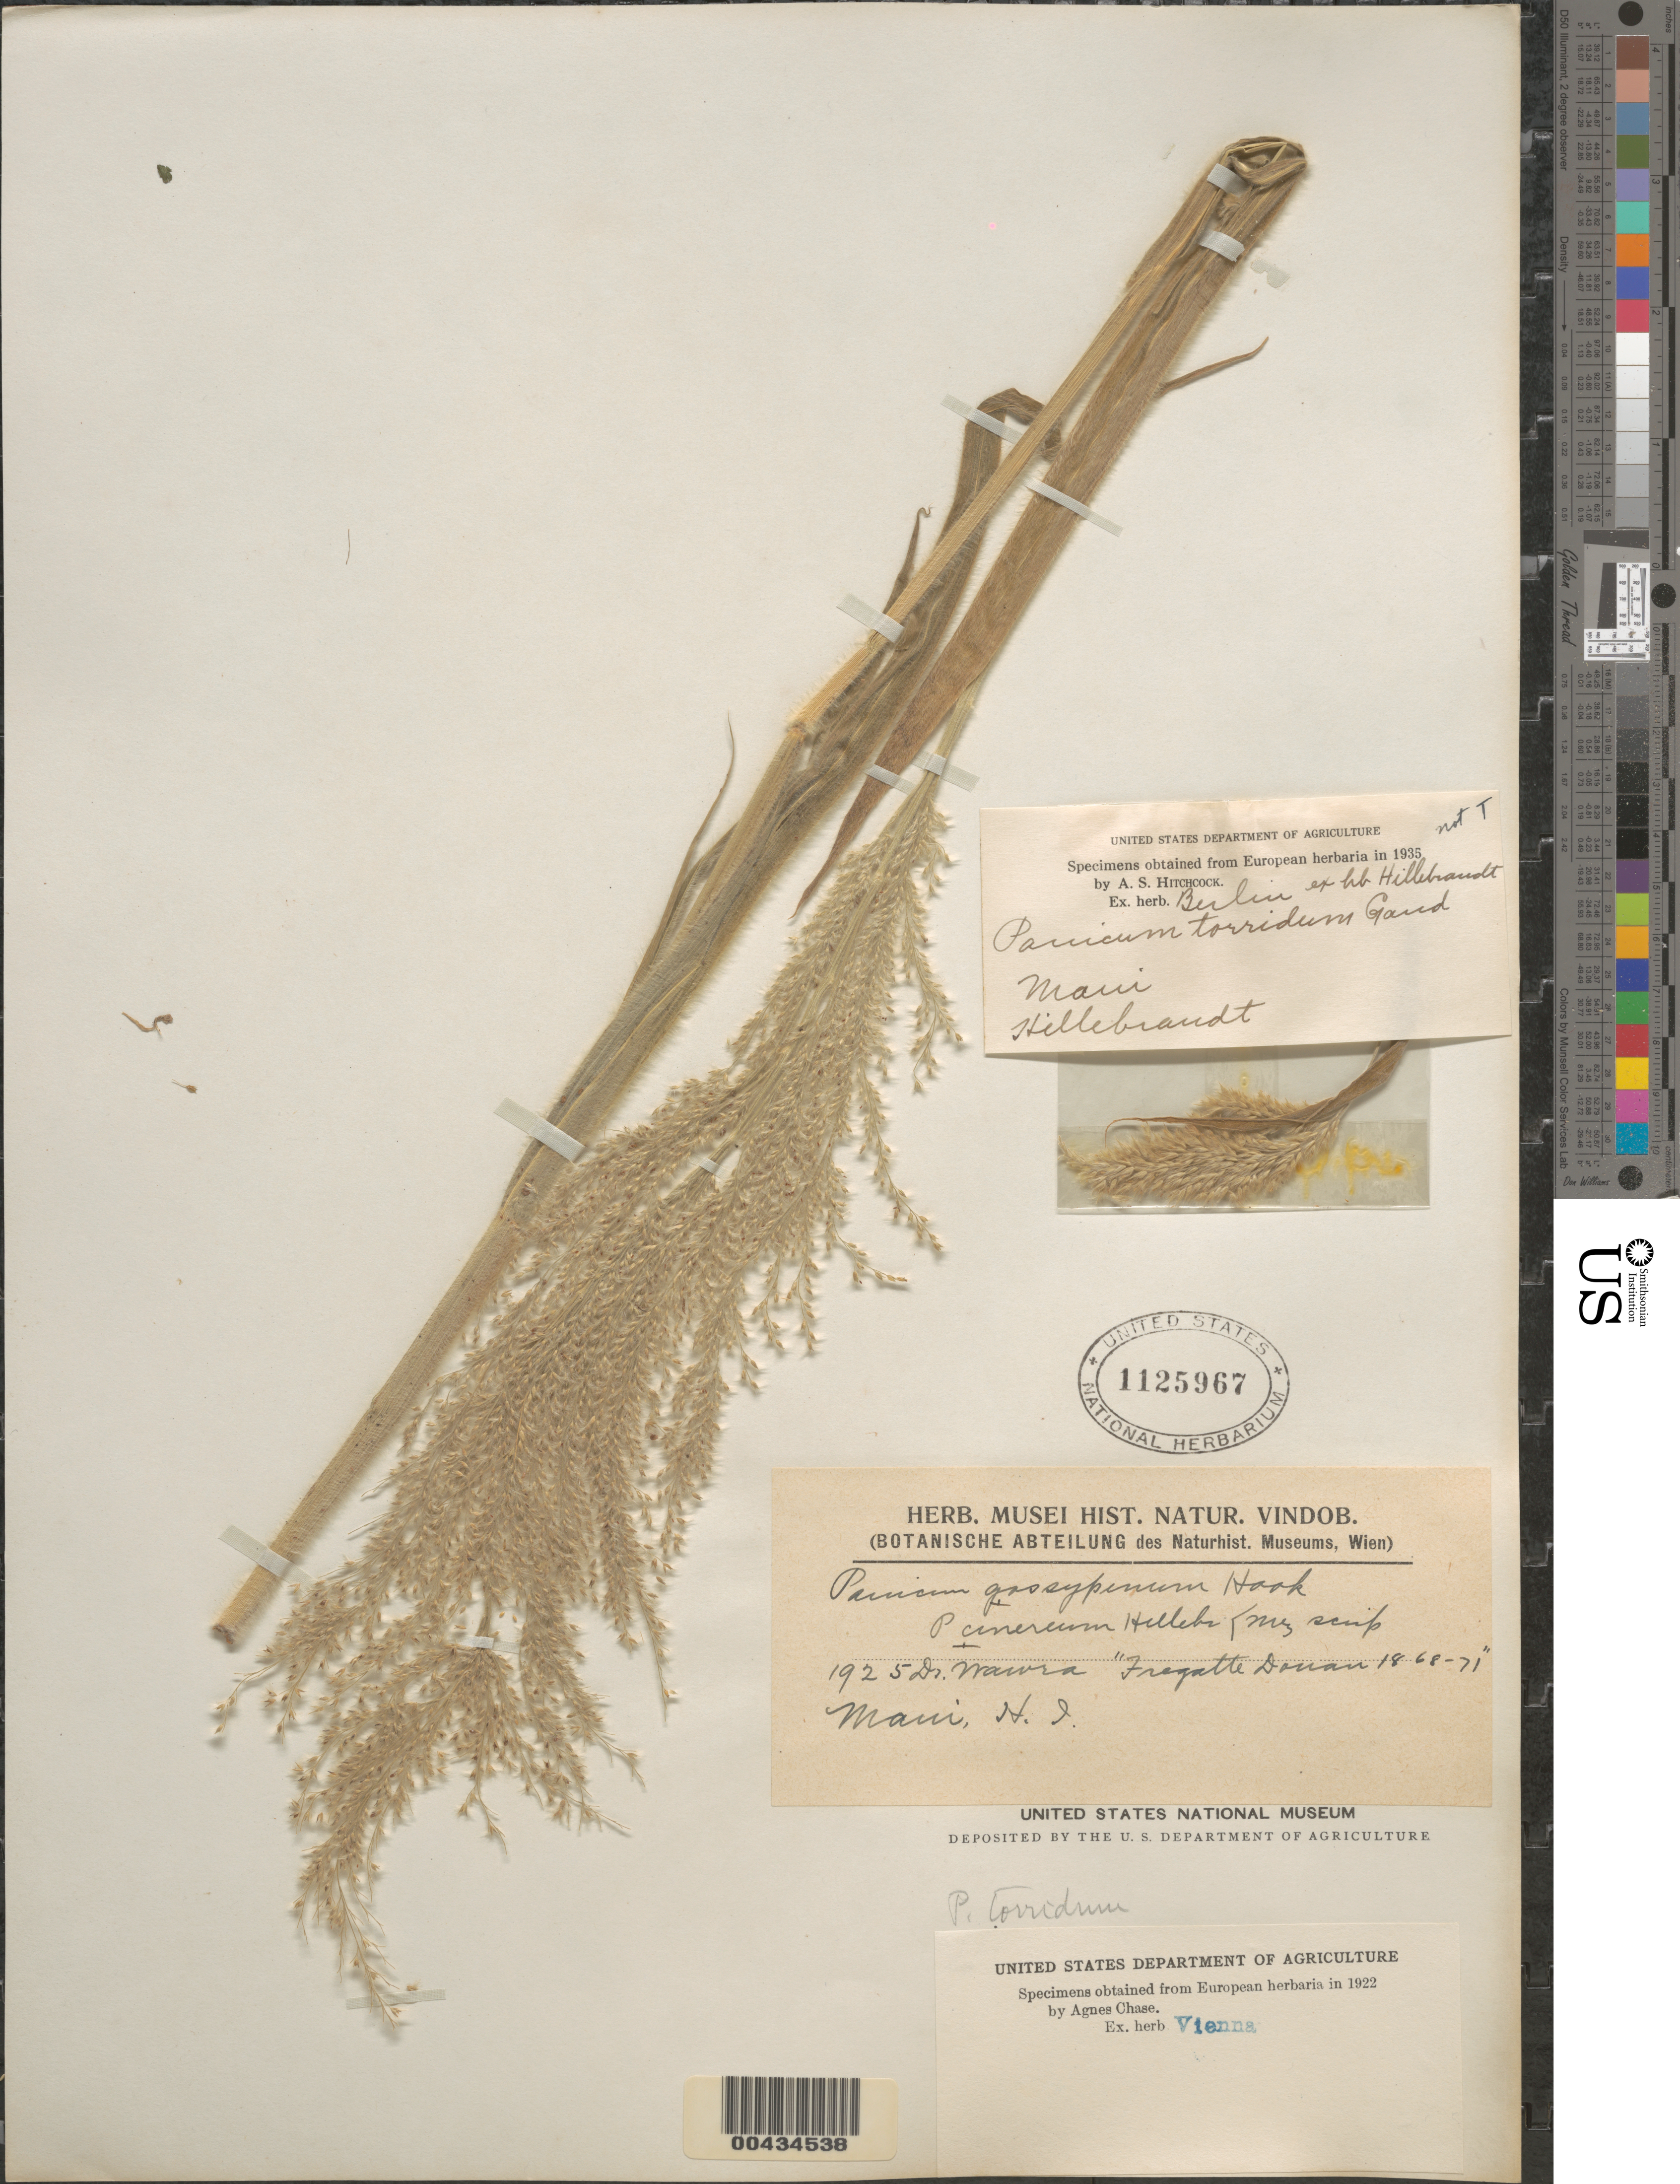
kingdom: Plantae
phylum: Tracheophyta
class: Liliopsida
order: Poales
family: Poaceae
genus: Panicum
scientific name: Panicum torridum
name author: Gaudich.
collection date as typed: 1868 to 1871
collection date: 1868/1871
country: United States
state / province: Hawaii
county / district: Maui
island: Maui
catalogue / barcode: US 1125967